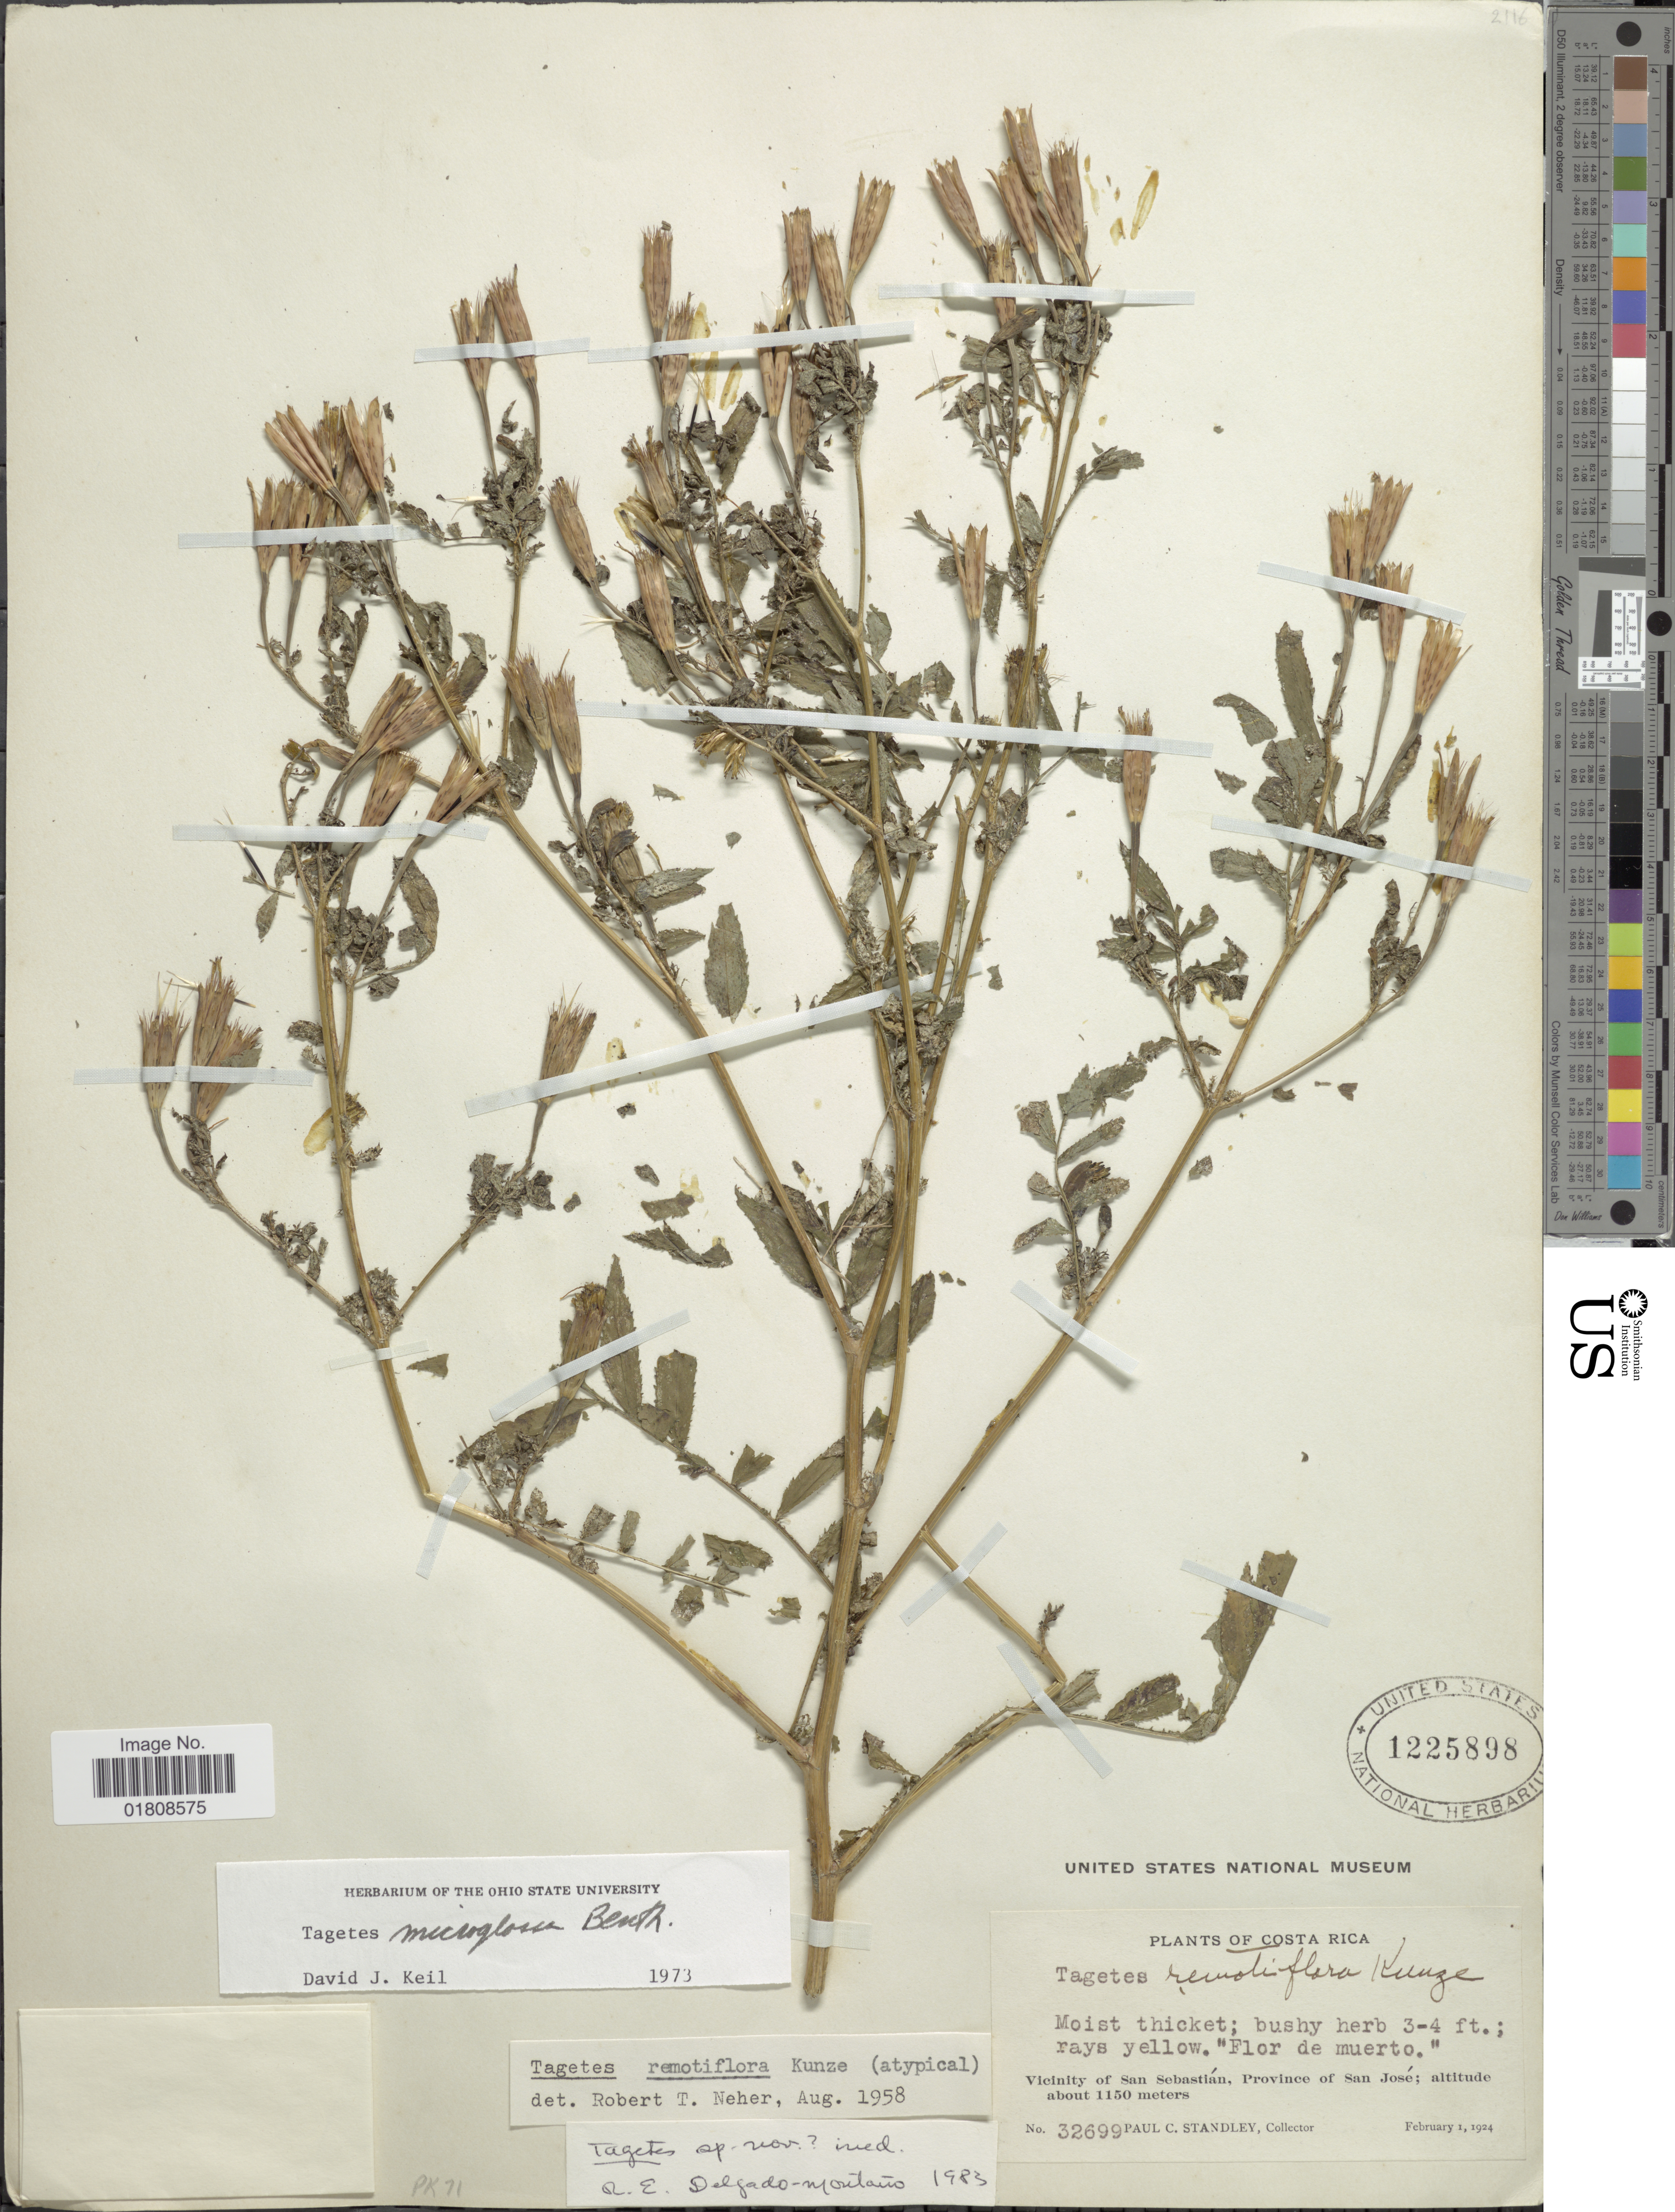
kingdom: Plantae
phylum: Tracheophyta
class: Magnoliopsida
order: Asterales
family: Asteraceae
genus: Tagetes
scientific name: Tagetes sp.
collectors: P. C. Standley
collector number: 32699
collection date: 1924-02-01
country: Costa Rica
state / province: San José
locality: Vicinity of San Sebastian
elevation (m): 1150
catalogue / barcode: US 1225898